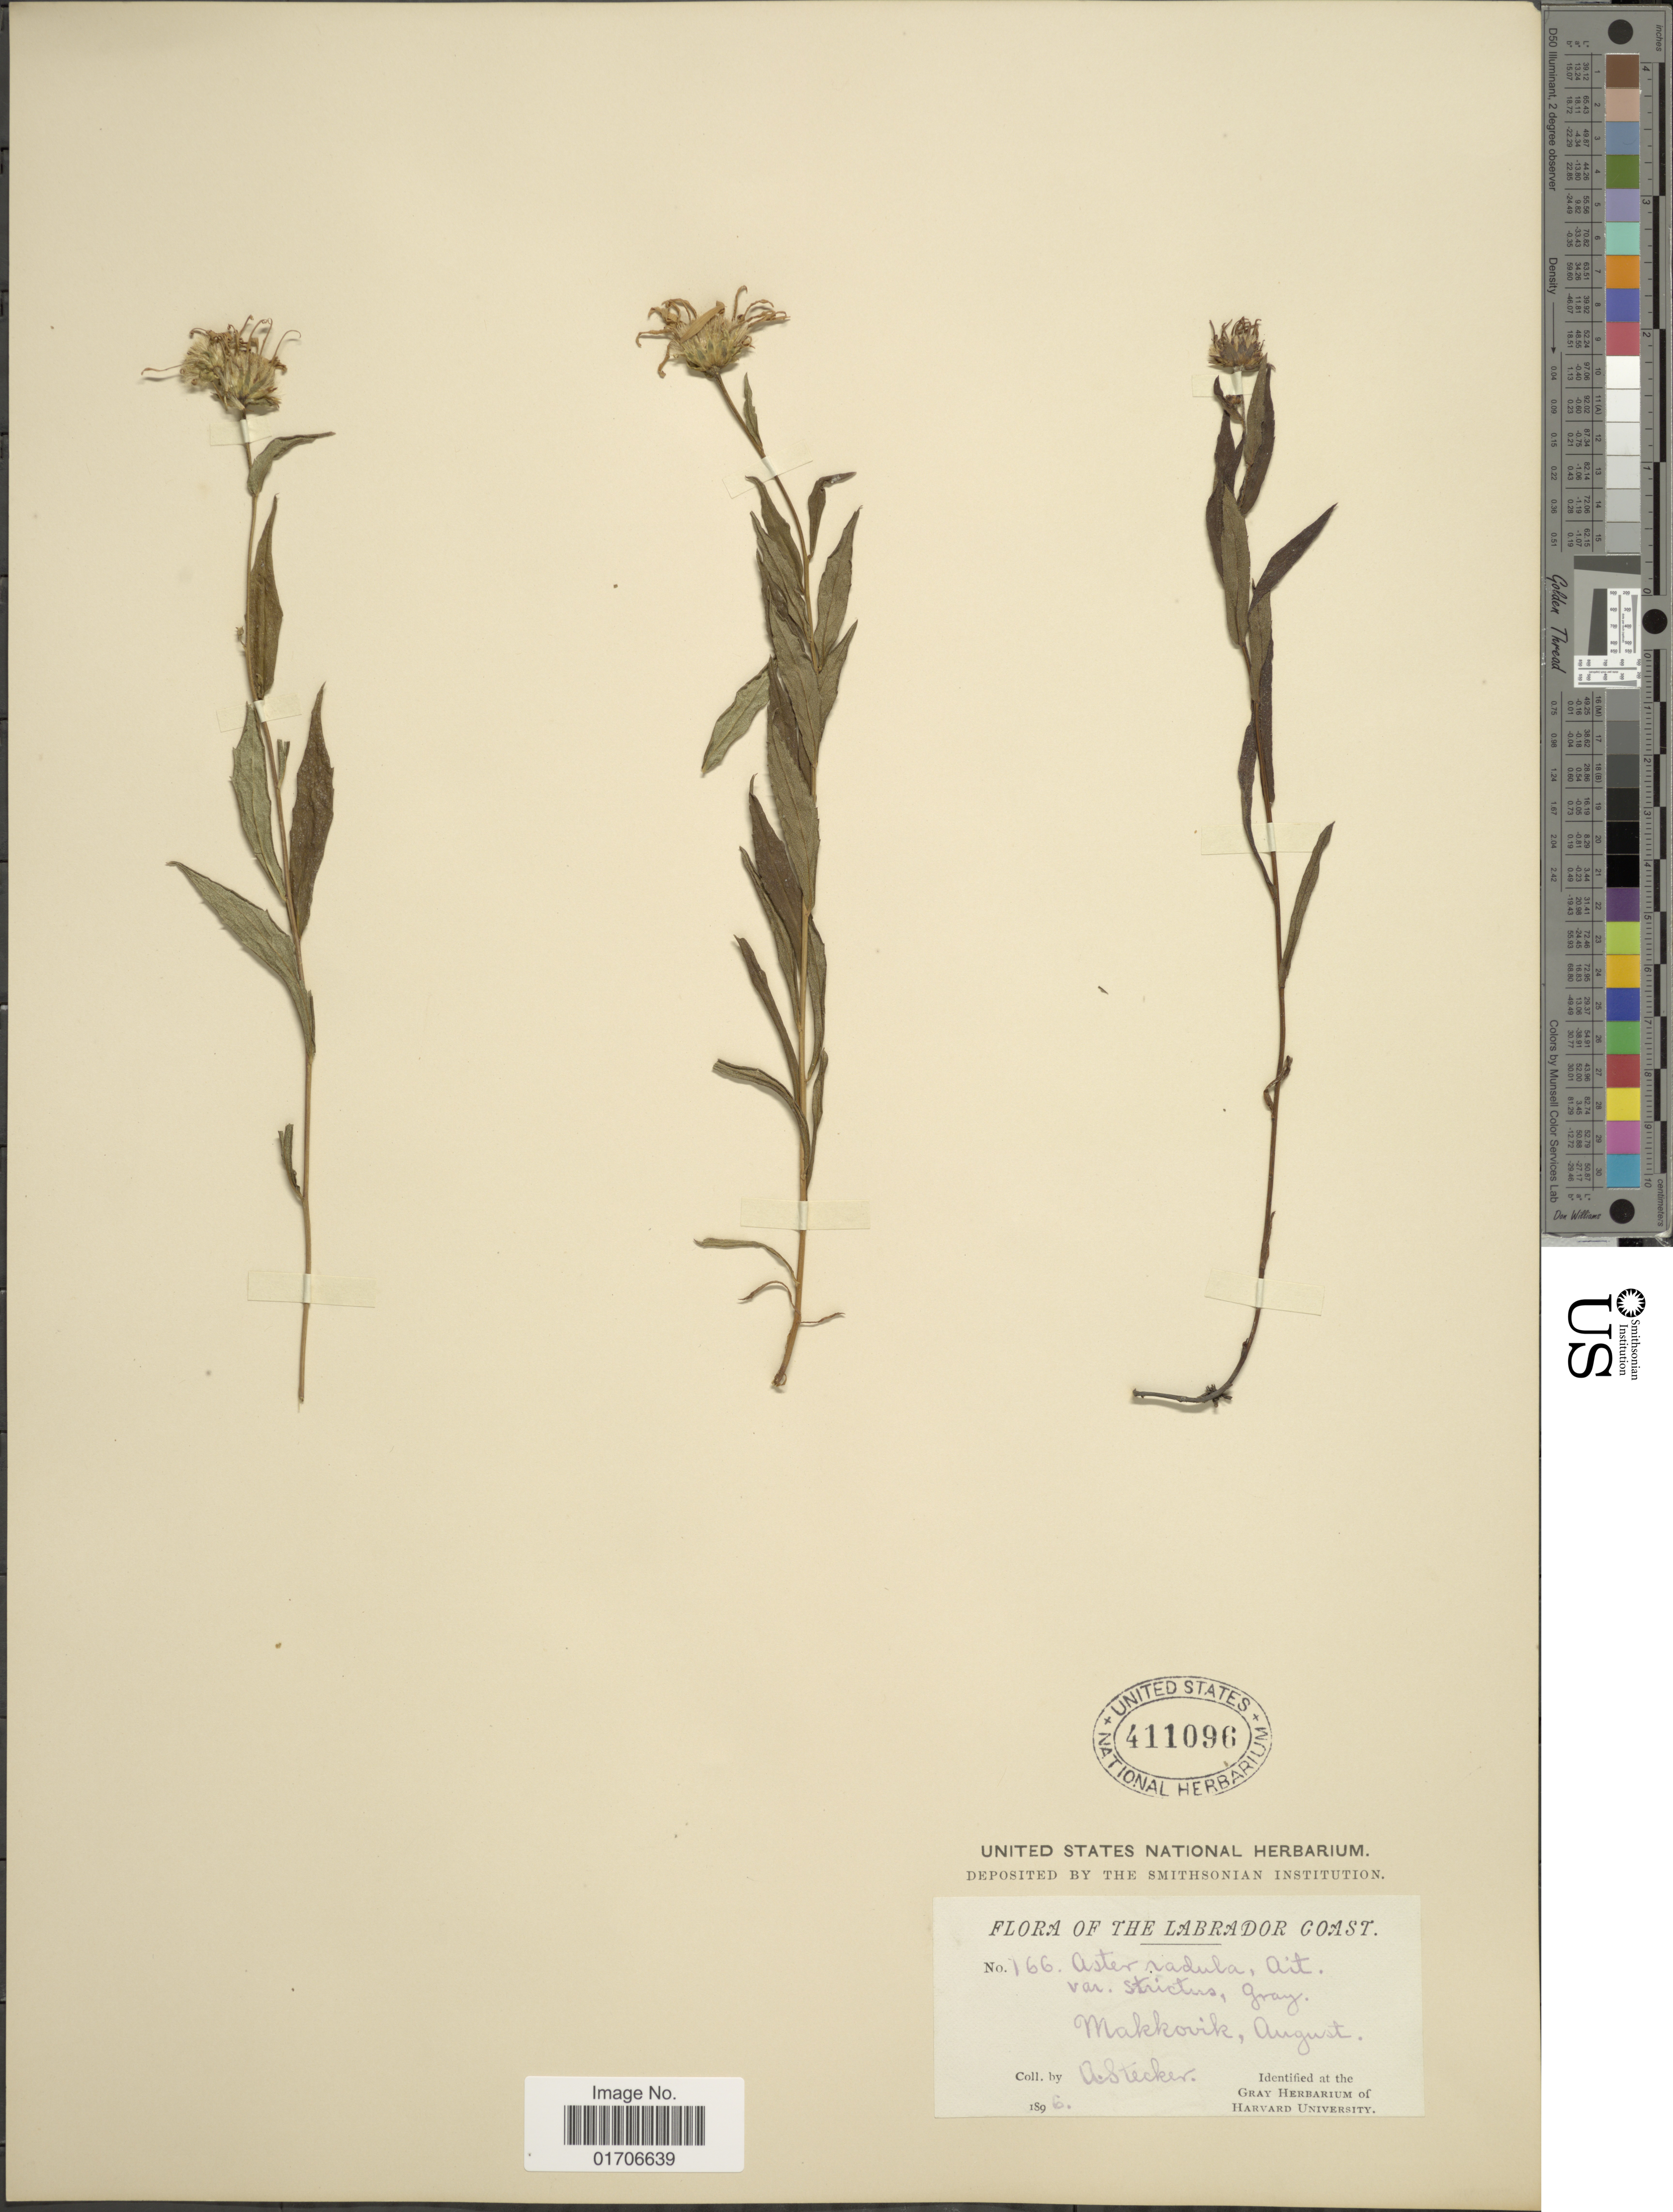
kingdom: Plantae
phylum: Tracheophyta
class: Magnoliopsida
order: Asterales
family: Asteraceae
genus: Aster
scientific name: Aster radula var. strictus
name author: A. Gray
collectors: A. Stecker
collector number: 166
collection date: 1896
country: Canada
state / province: Newfoundland and Labrador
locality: Labrador Coast. Makkovik, August.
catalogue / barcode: US 411096